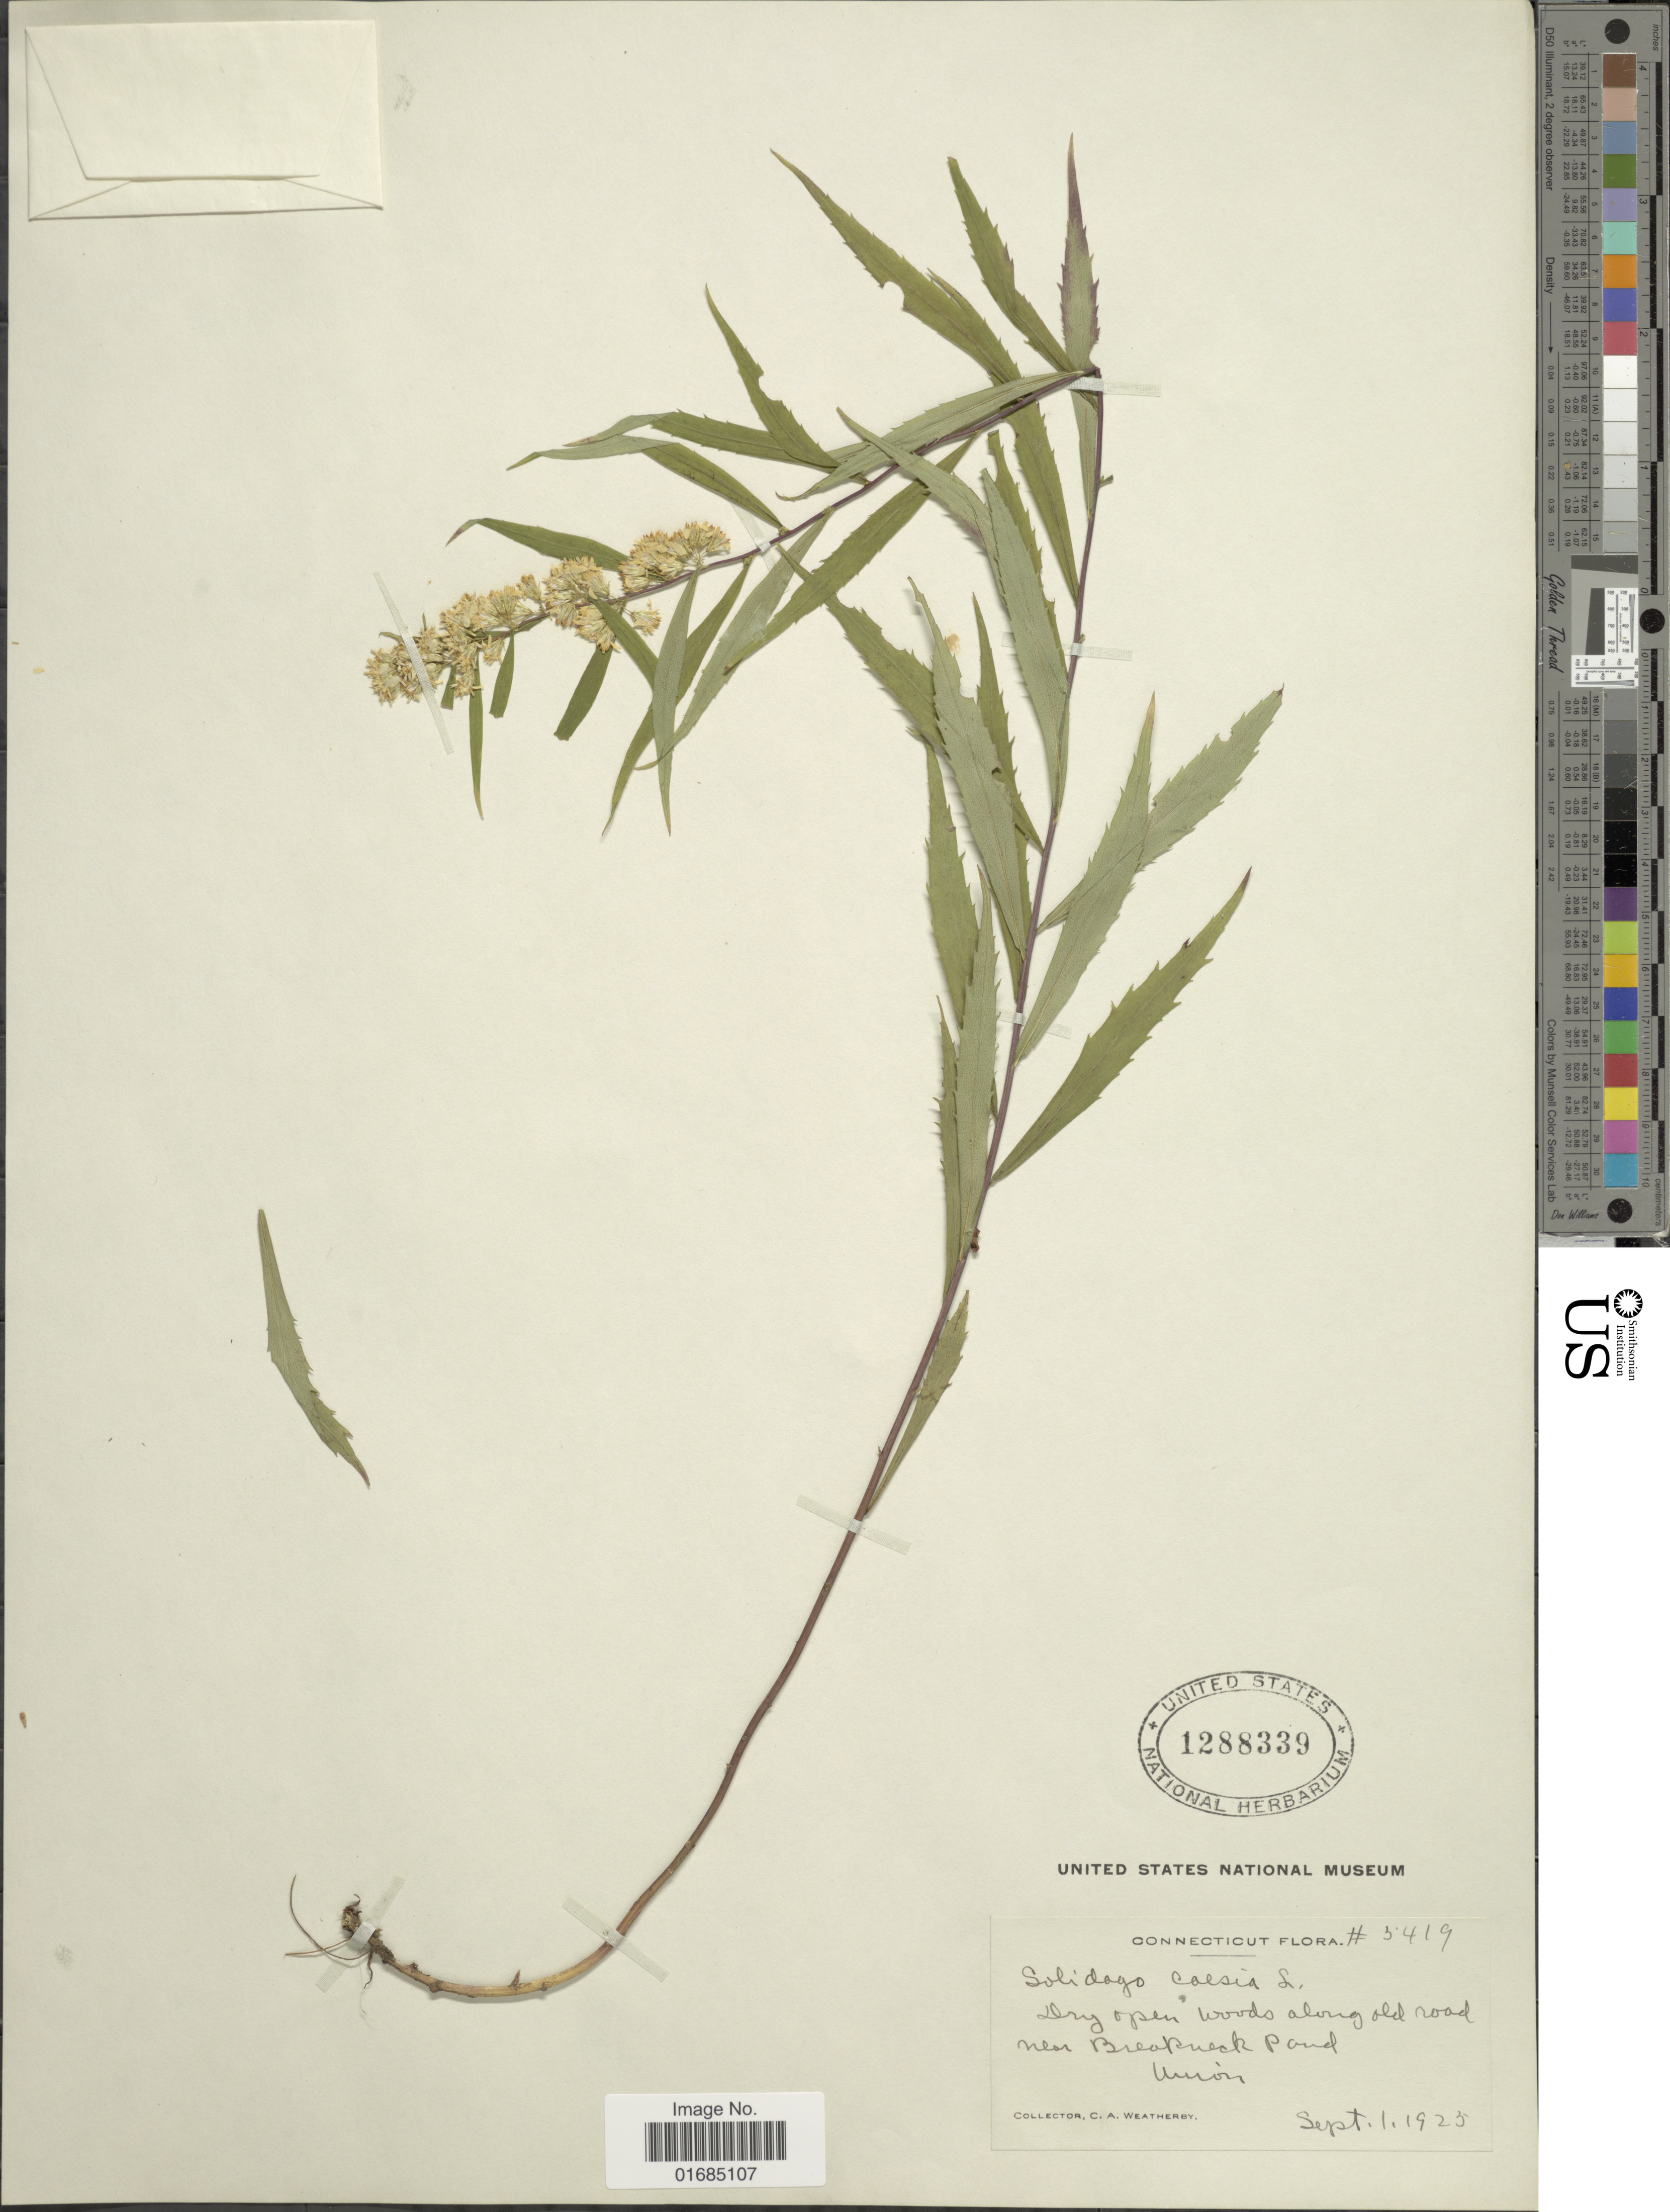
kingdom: Plantae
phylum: Tracheophyta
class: Magnoliopsida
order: Asterales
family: Asteraceae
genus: Solidago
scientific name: Solidago caesia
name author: L.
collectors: C. A. Weatherby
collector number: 5419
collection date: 1925-09-01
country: United States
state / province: Connecticut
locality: Along road near Breareuck Pond Union.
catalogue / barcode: US 1288339